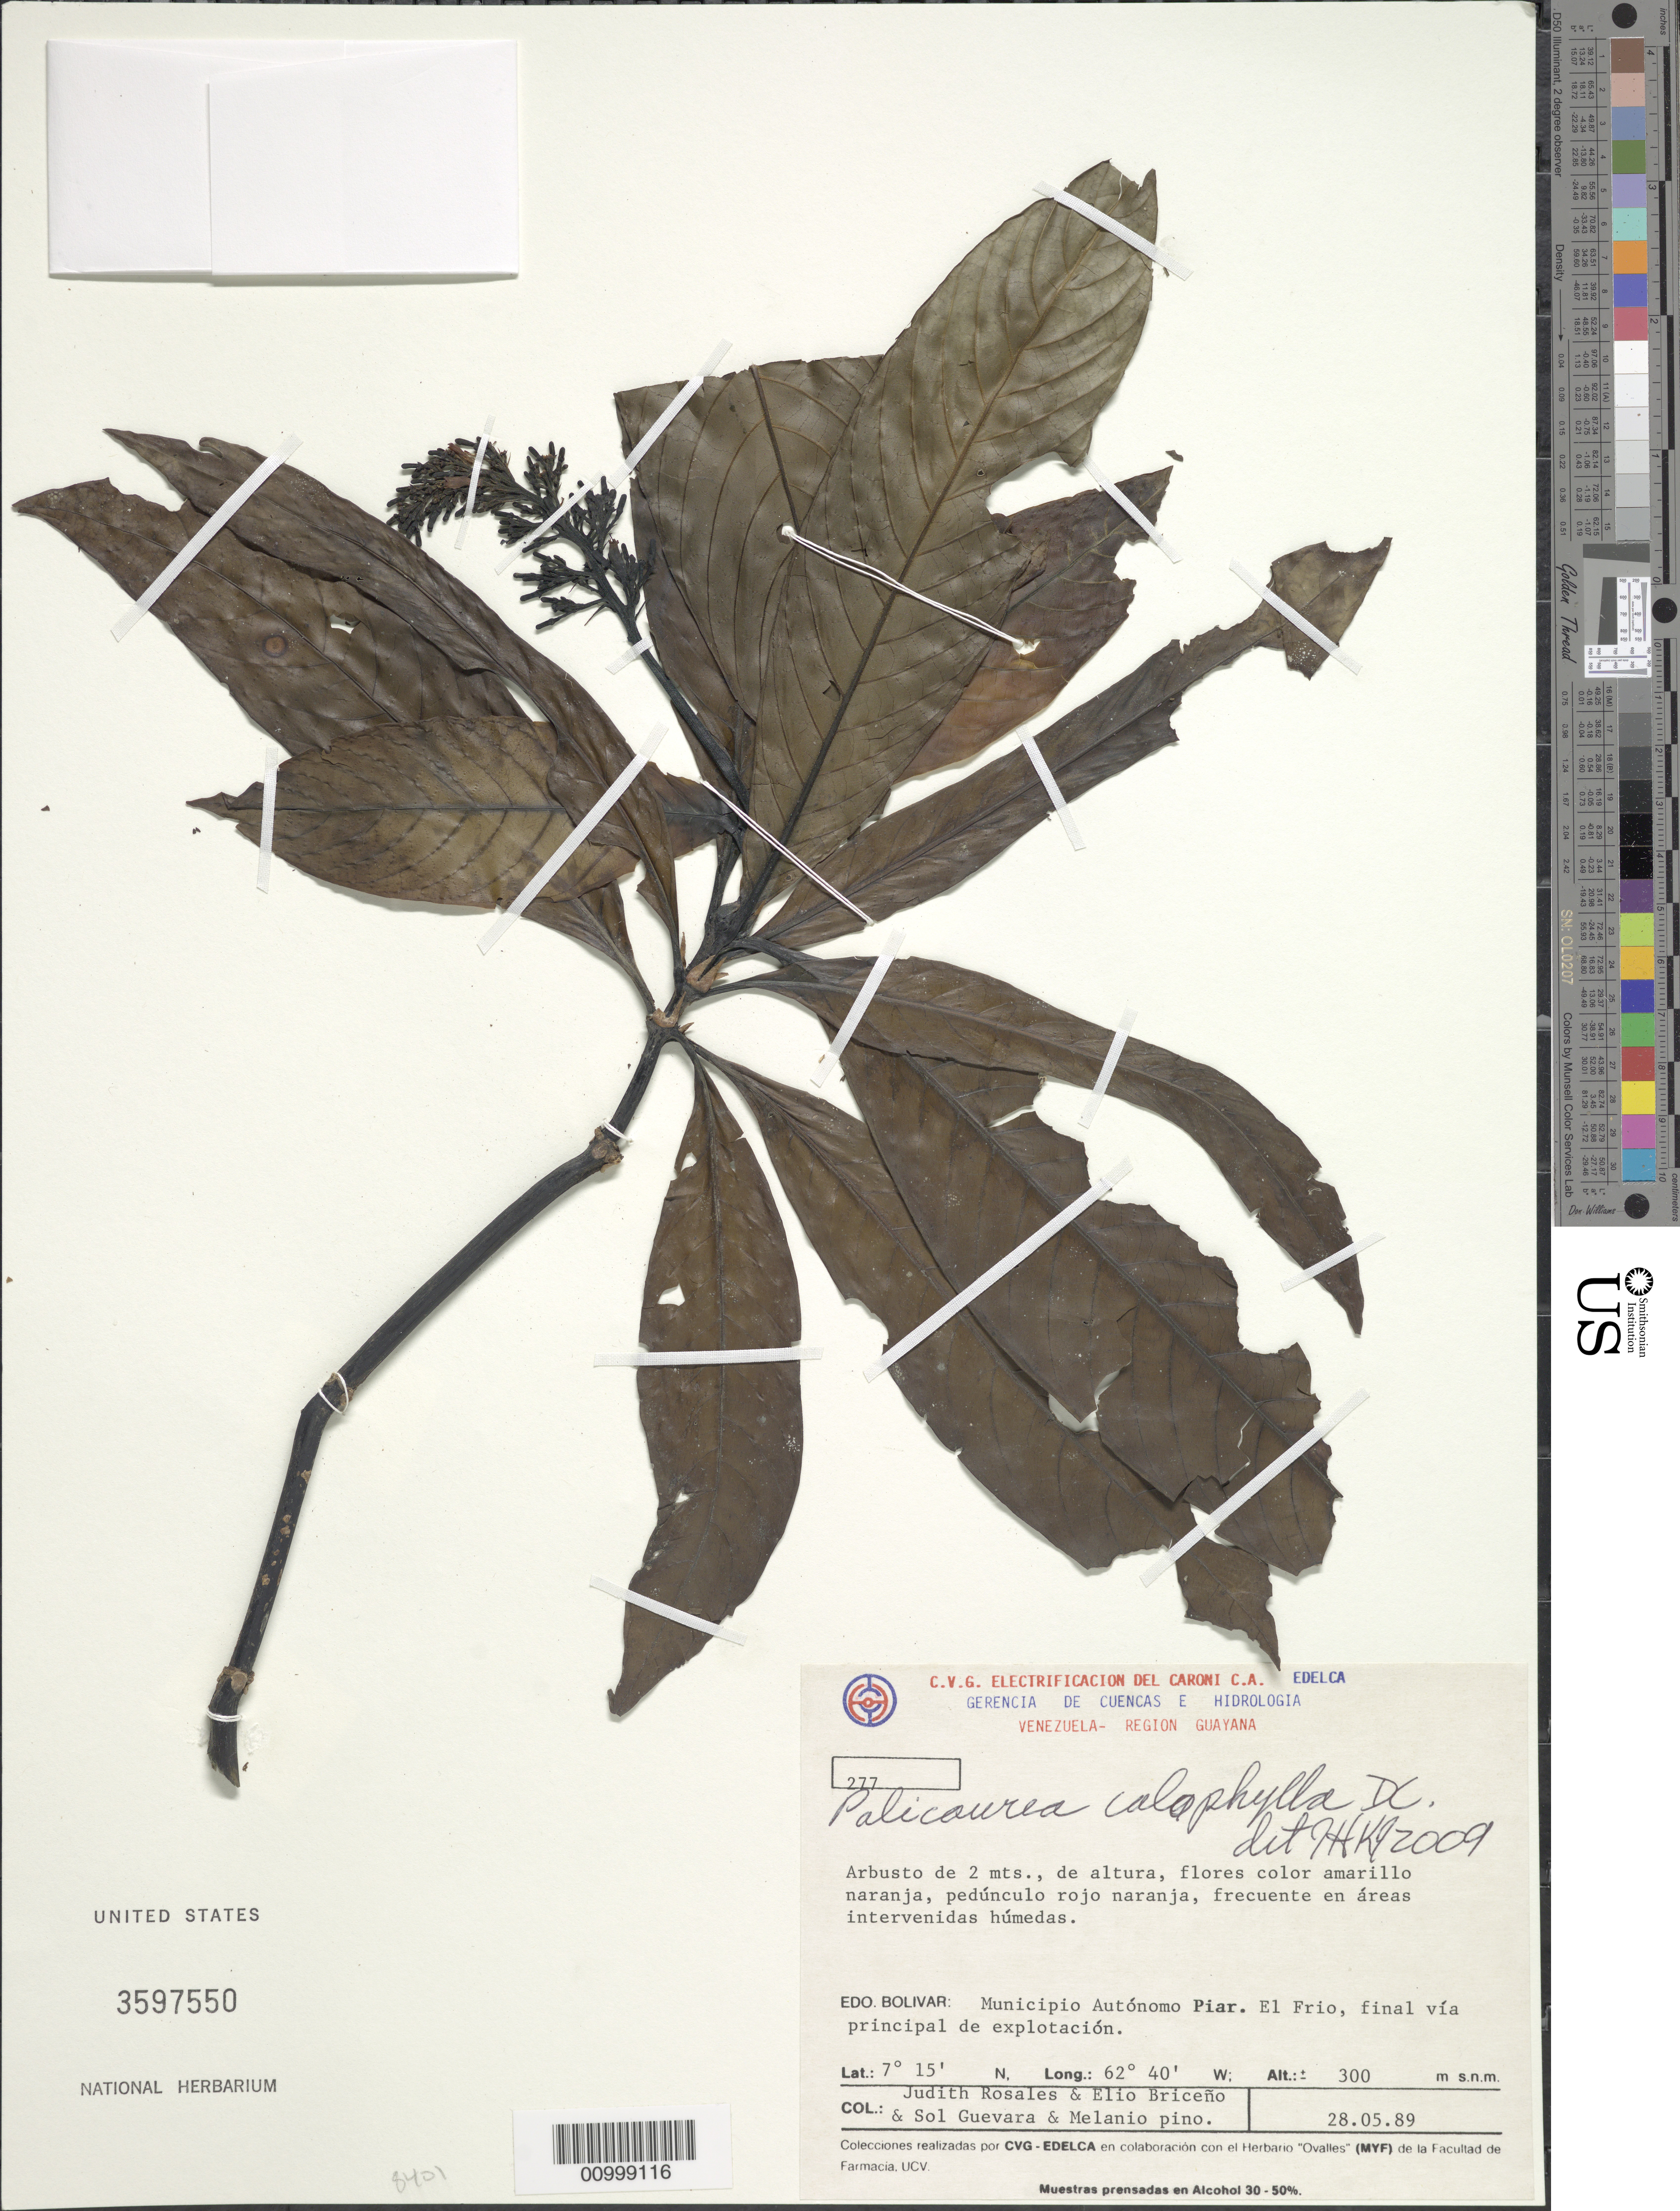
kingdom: Plantae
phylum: Tracheophyta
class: Magnoliopsida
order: Gentianales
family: Rubiaceae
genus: Palicourea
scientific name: Palicourea calophylla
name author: DC.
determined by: Kirkbride, J. H.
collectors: J. Rosales, E. Briceno, S. Guevara & J. Pino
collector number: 277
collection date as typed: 28-May-89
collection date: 1989-05-28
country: Venezuela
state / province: Bolívar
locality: Municipio Autonomo Piar. El Frio, final via principal de explotacion.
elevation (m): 300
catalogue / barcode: US 3597550